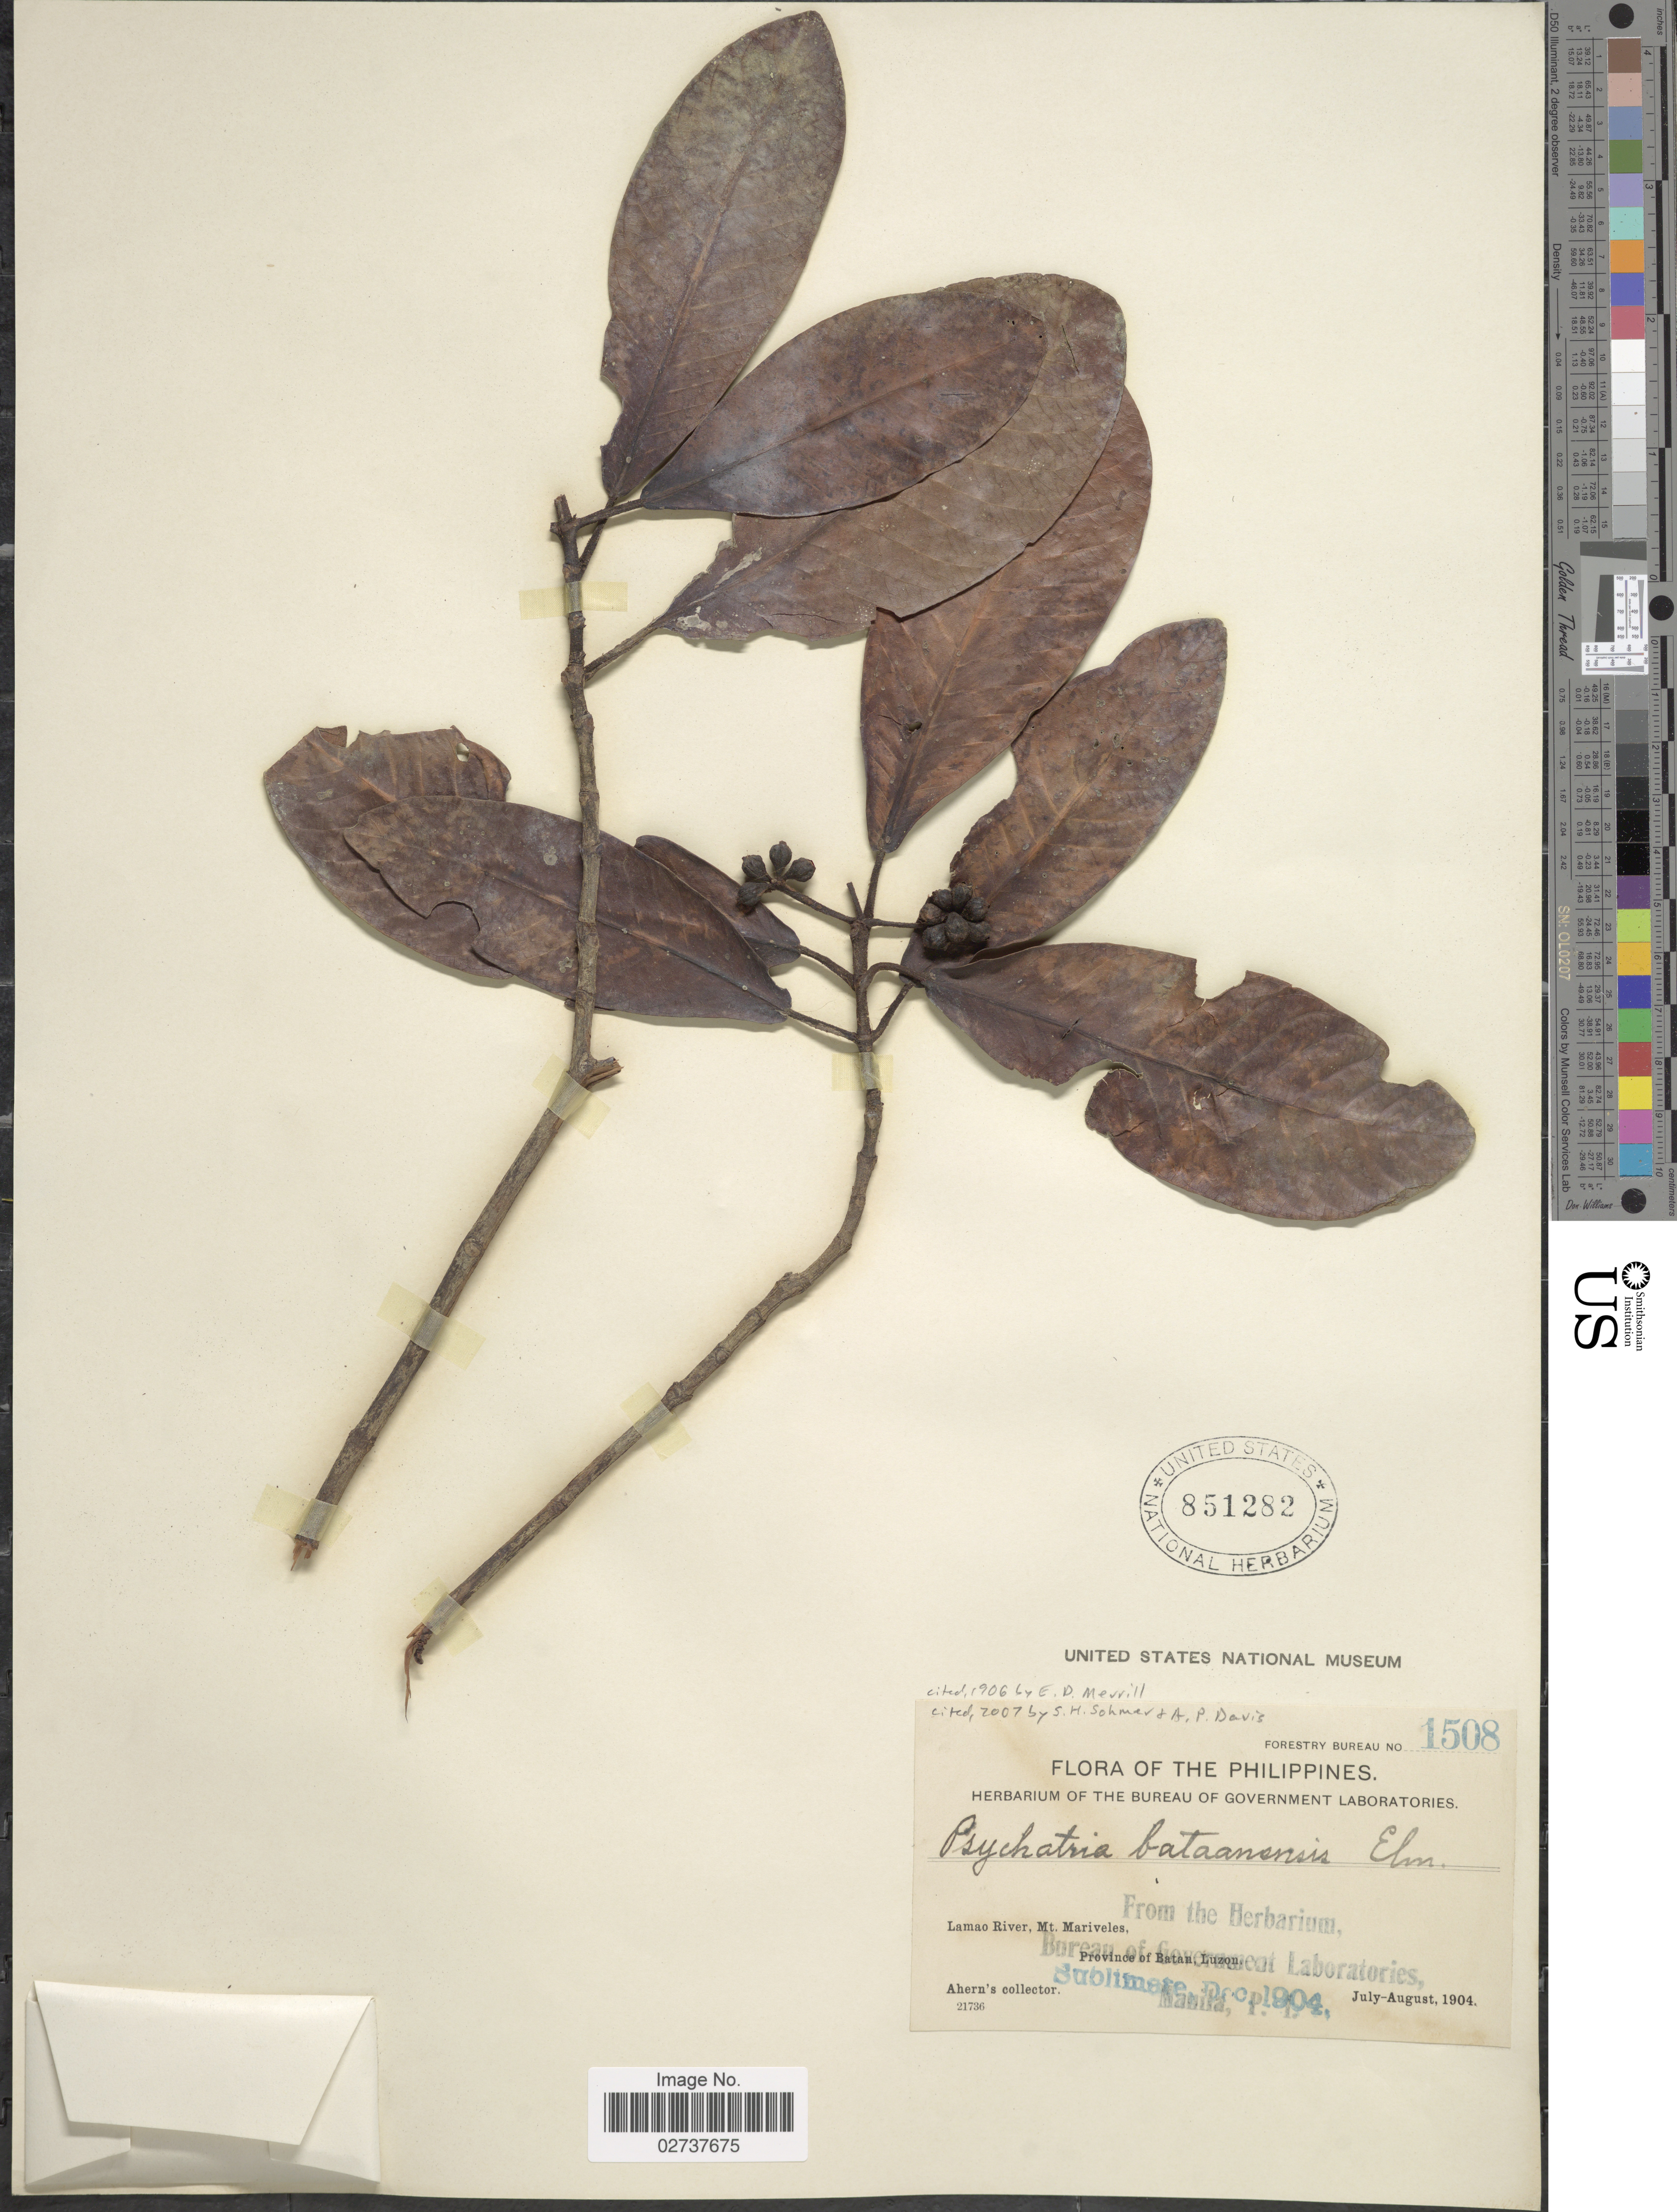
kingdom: Plantae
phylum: Tracheophyta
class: Magnoliopsida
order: Gentianales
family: Rubiaceae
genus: Psychotria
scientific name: Psychotria bataanensis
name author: Elmer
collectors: Ahern's collector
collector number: Forestry Bureau 1508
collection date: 1904-07/1904-08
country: Philippines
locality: Lamao River, Province of Bataan, Luzon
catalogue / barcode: US 851282